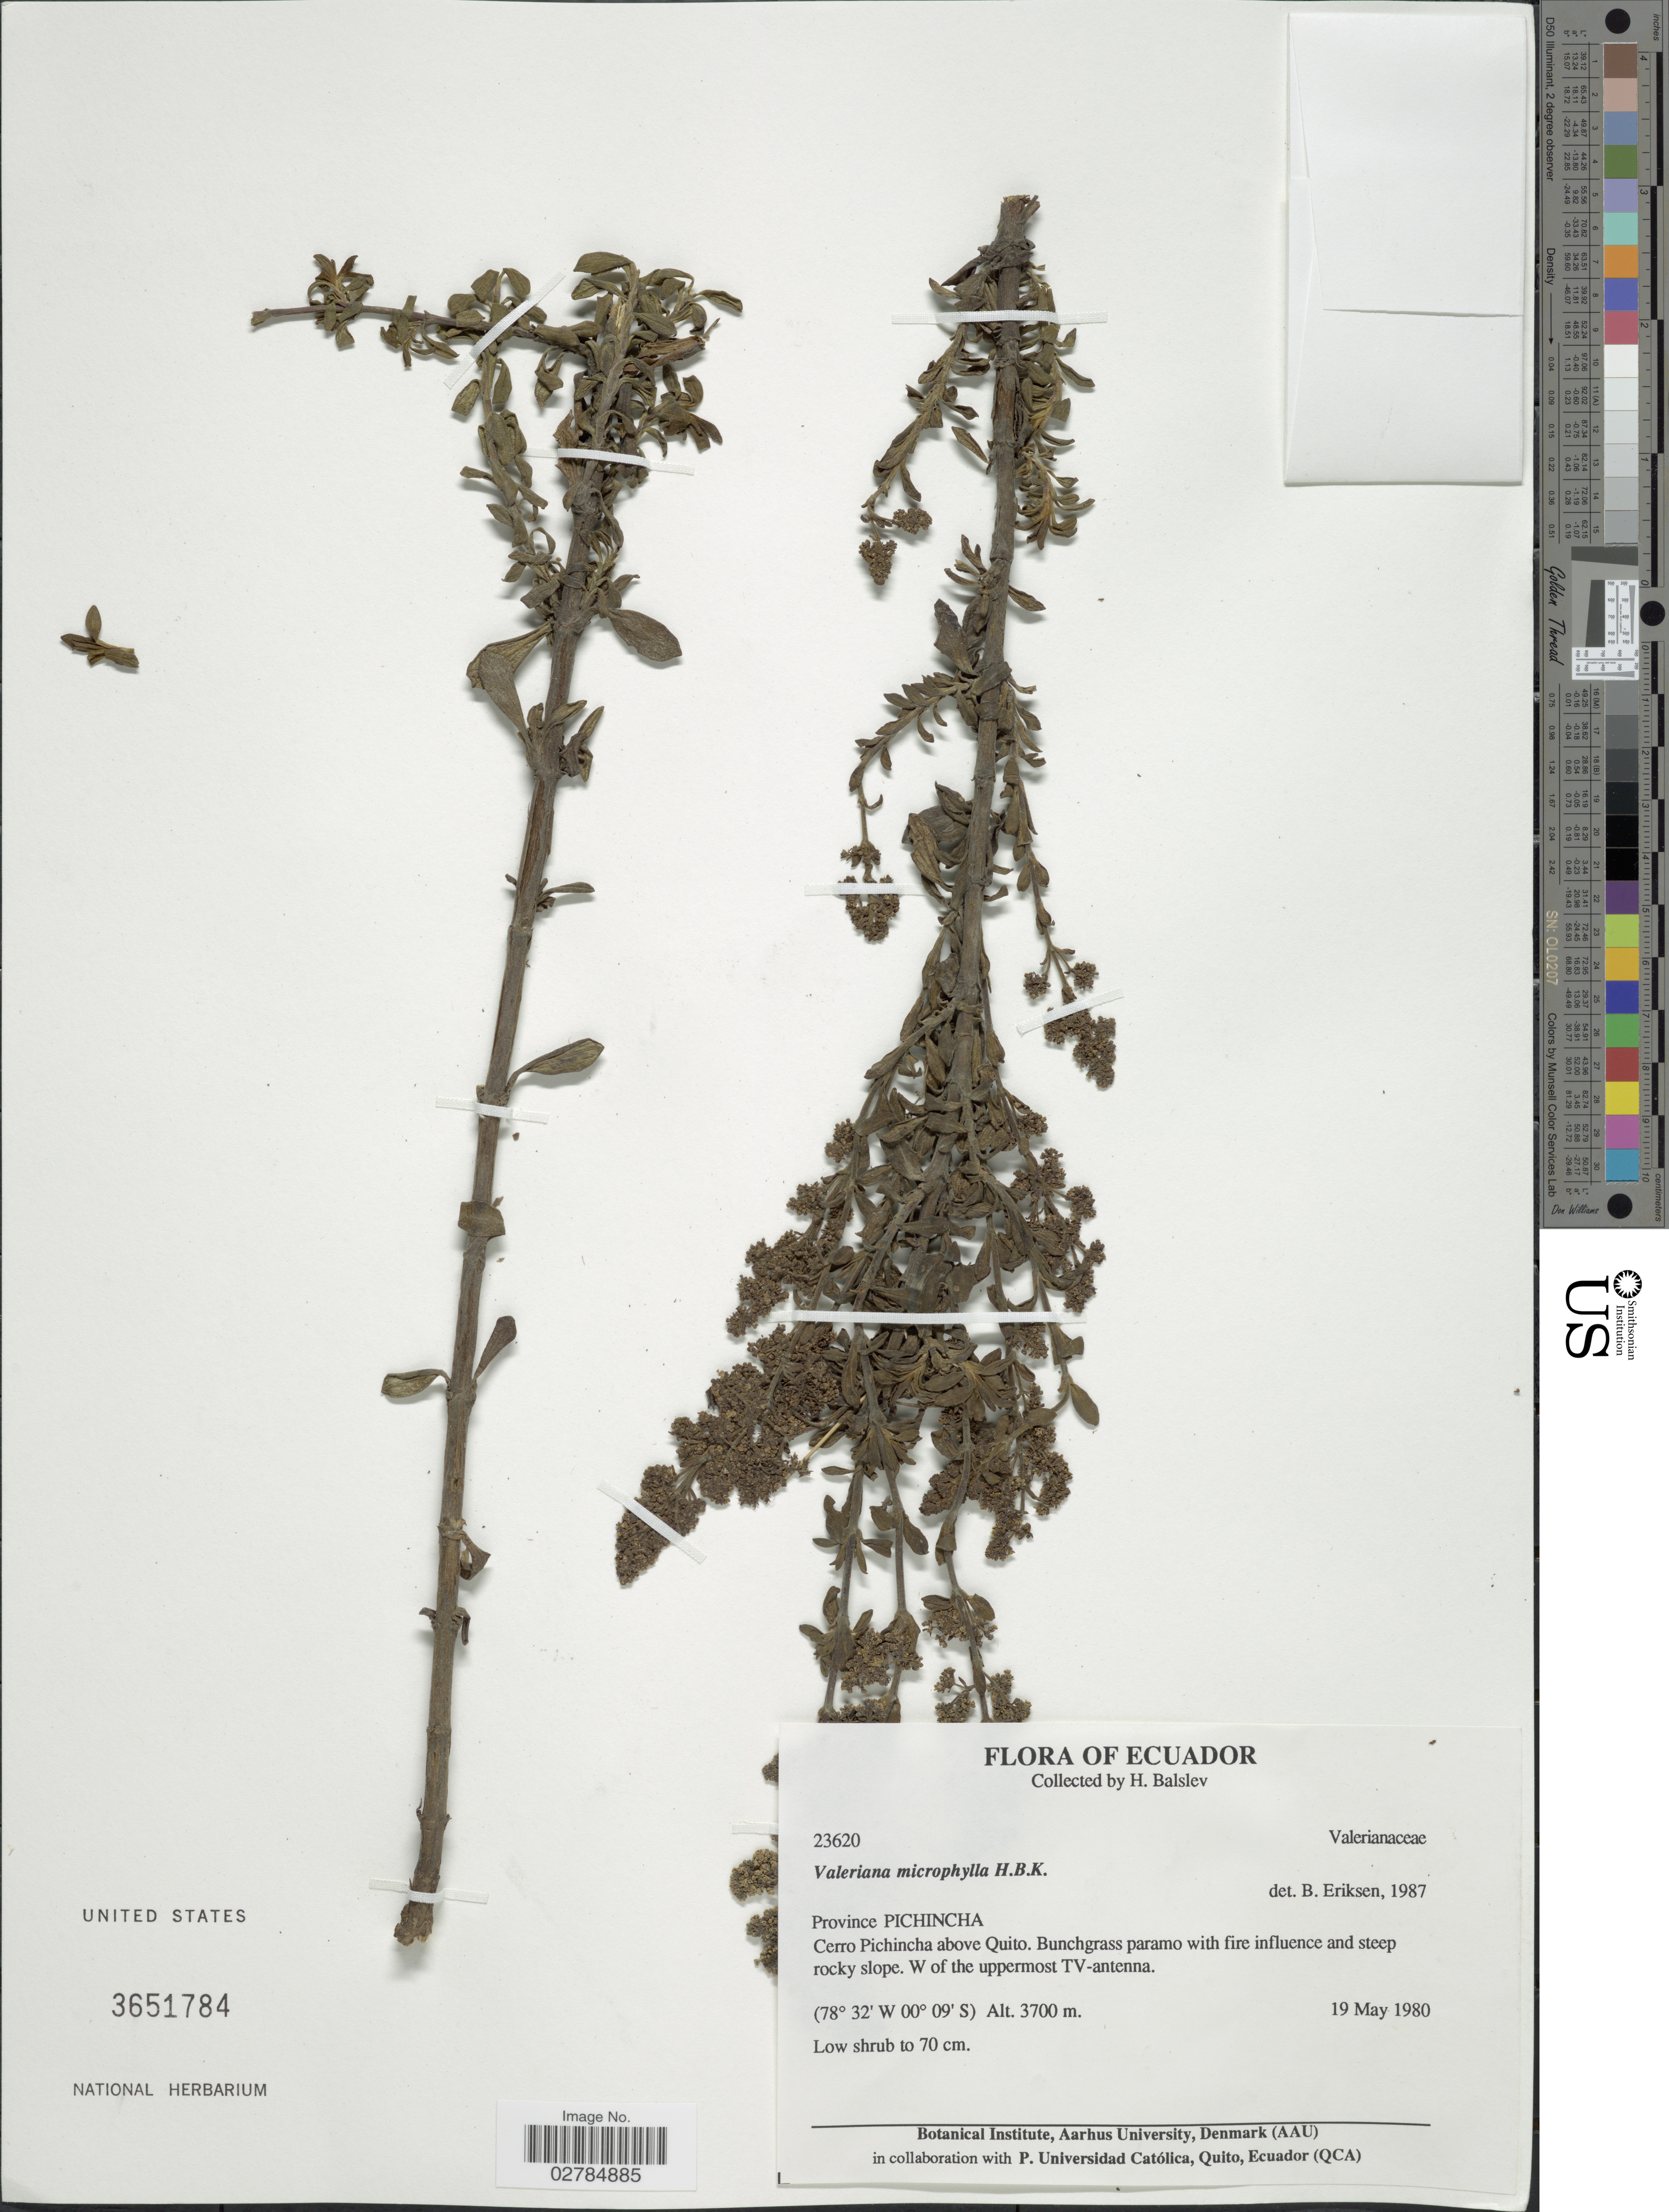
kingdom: Plantae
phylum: Tracheophyta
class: Magnoliopsida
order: Dipsacales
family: Caprifoliaceae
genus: Valeriana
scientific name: Valeriana microphylla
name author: Kunth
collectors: H. Balslev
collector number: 23620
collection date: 1980-05-19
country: Ecuador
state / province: Pichincha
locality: Cerro Pichincha above Quito. W of uppermost TV-antenna.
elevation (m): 3700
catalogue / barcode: US 3651784